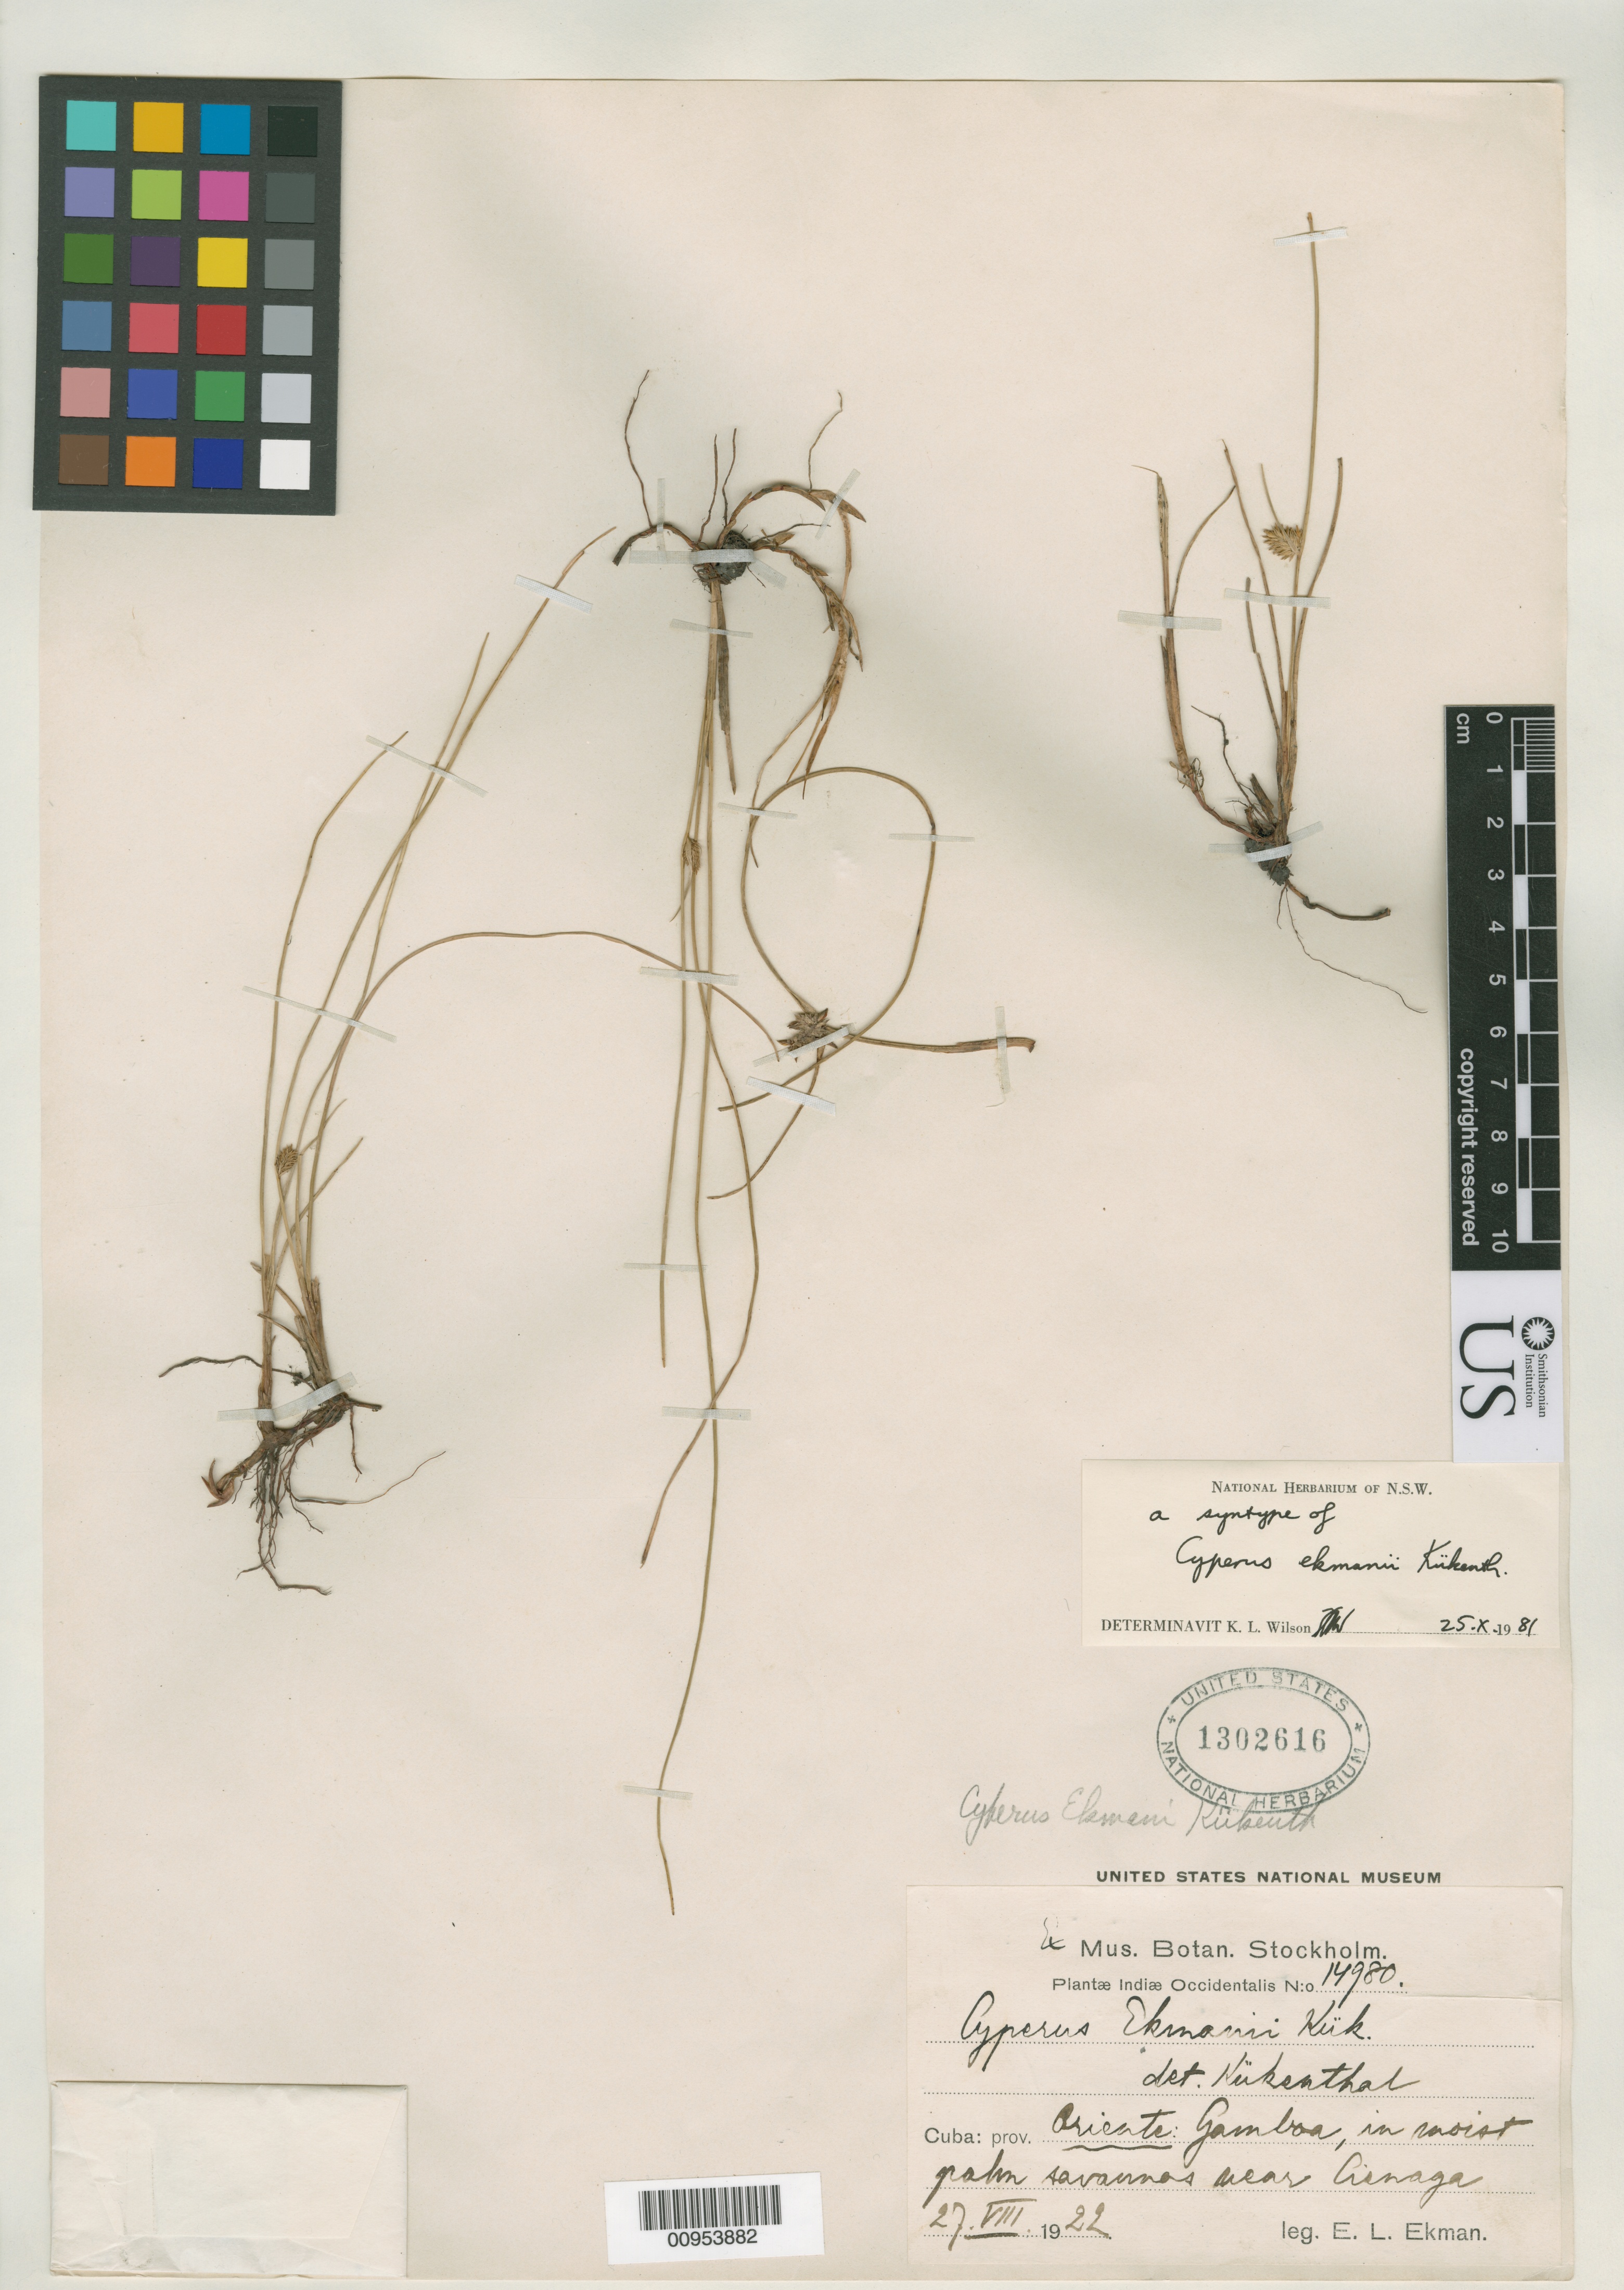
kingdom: Plantae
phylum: Tracheophyta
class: Liliopsida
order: Poales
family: Cyperaceae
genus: Cyperus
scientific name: Cyperus ekmanii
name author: Kük.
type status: Syntype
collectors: E. L. Ekman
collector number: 14980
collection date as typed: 27 Aug 1922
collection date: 1922-08-27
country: Cuba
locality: Prov. Oriente: Gamboa, in moist palm savannas near Cienaga.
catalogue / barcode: US 1302616